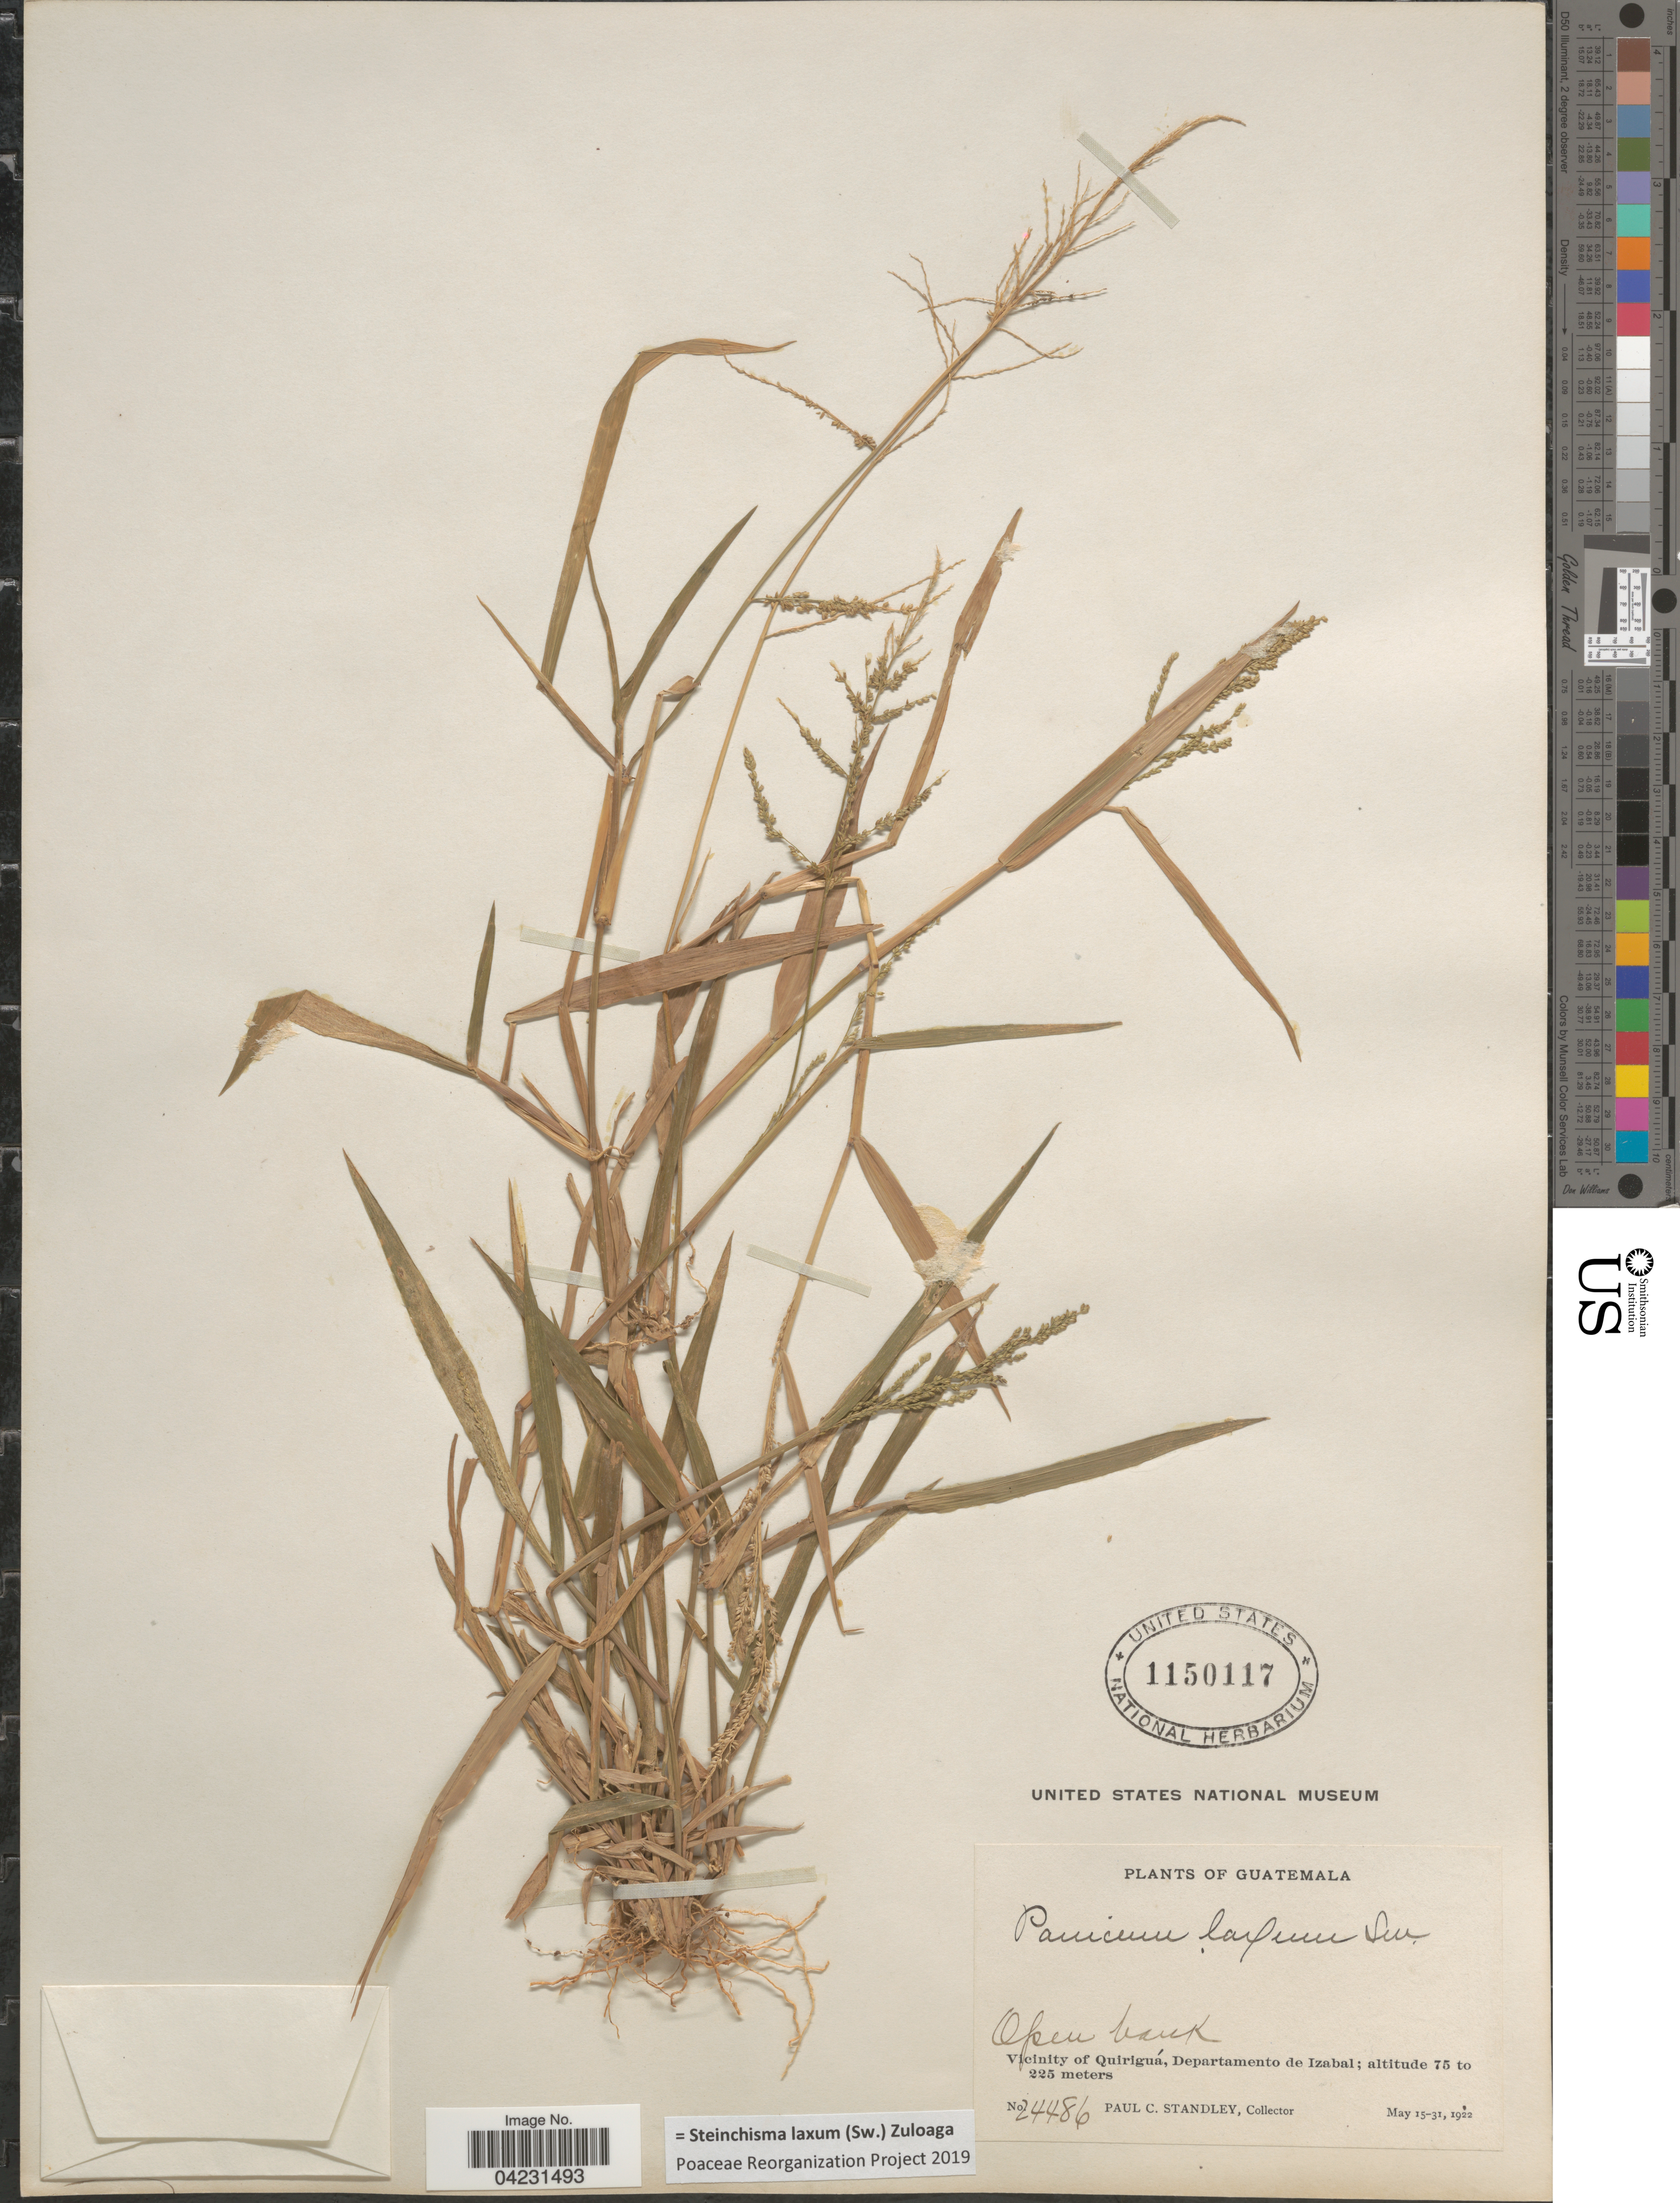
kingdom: Plantae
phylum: Tracheophyta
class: Liliopsida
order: Poales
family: Poaceae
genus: Steinchisma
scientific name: Steinchisma laxum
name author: (Sw.) Zuloaga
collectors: P. C. Standley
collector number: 24486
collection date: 1922-05-15/1922-05-31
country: Guatemala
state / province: Izabal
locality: Vicinity of Quiriguá, Departamento de Izabal.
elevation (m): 75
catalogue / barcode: US 1150117